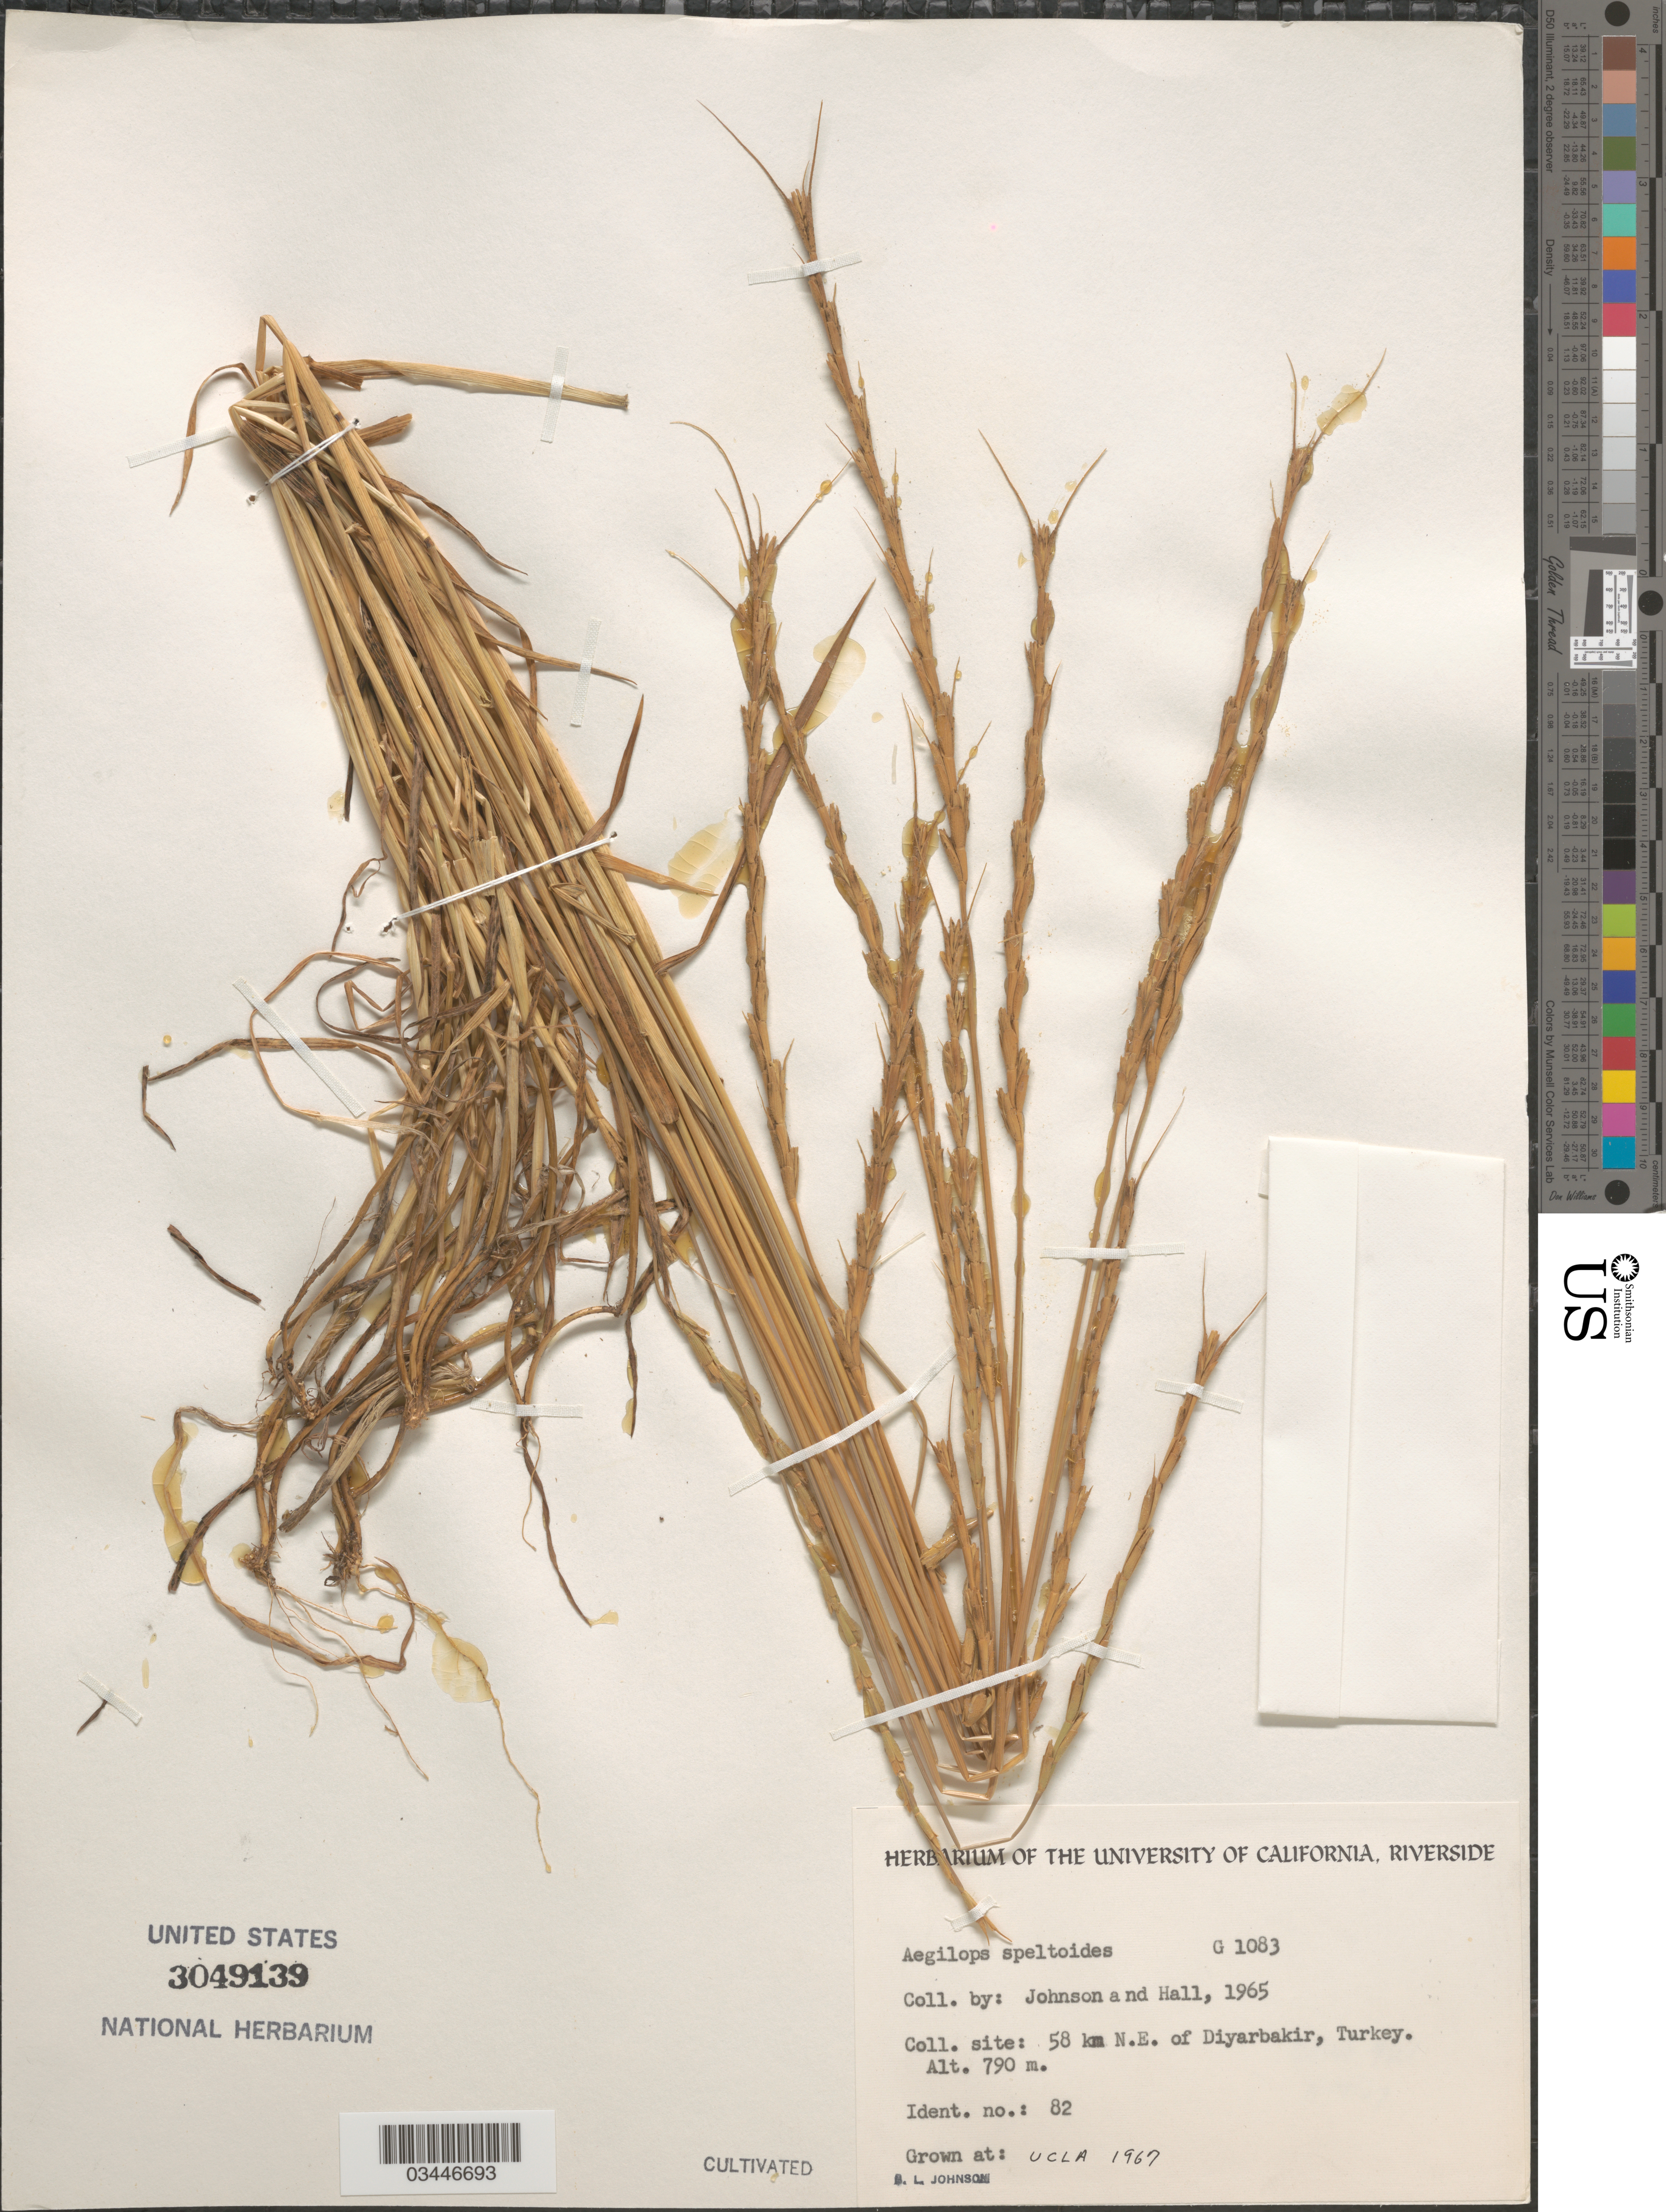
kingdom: Plantae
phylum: Tracheophyta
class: Liliopsida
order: Poales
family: Poaceae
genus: Aegilops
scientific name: Aegilops speltoides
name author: Tausch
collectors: B. Johnson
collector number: G1083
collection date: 1967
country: United States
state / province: California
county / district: Los Angeles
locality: UCLA.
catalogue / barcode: US 3049139